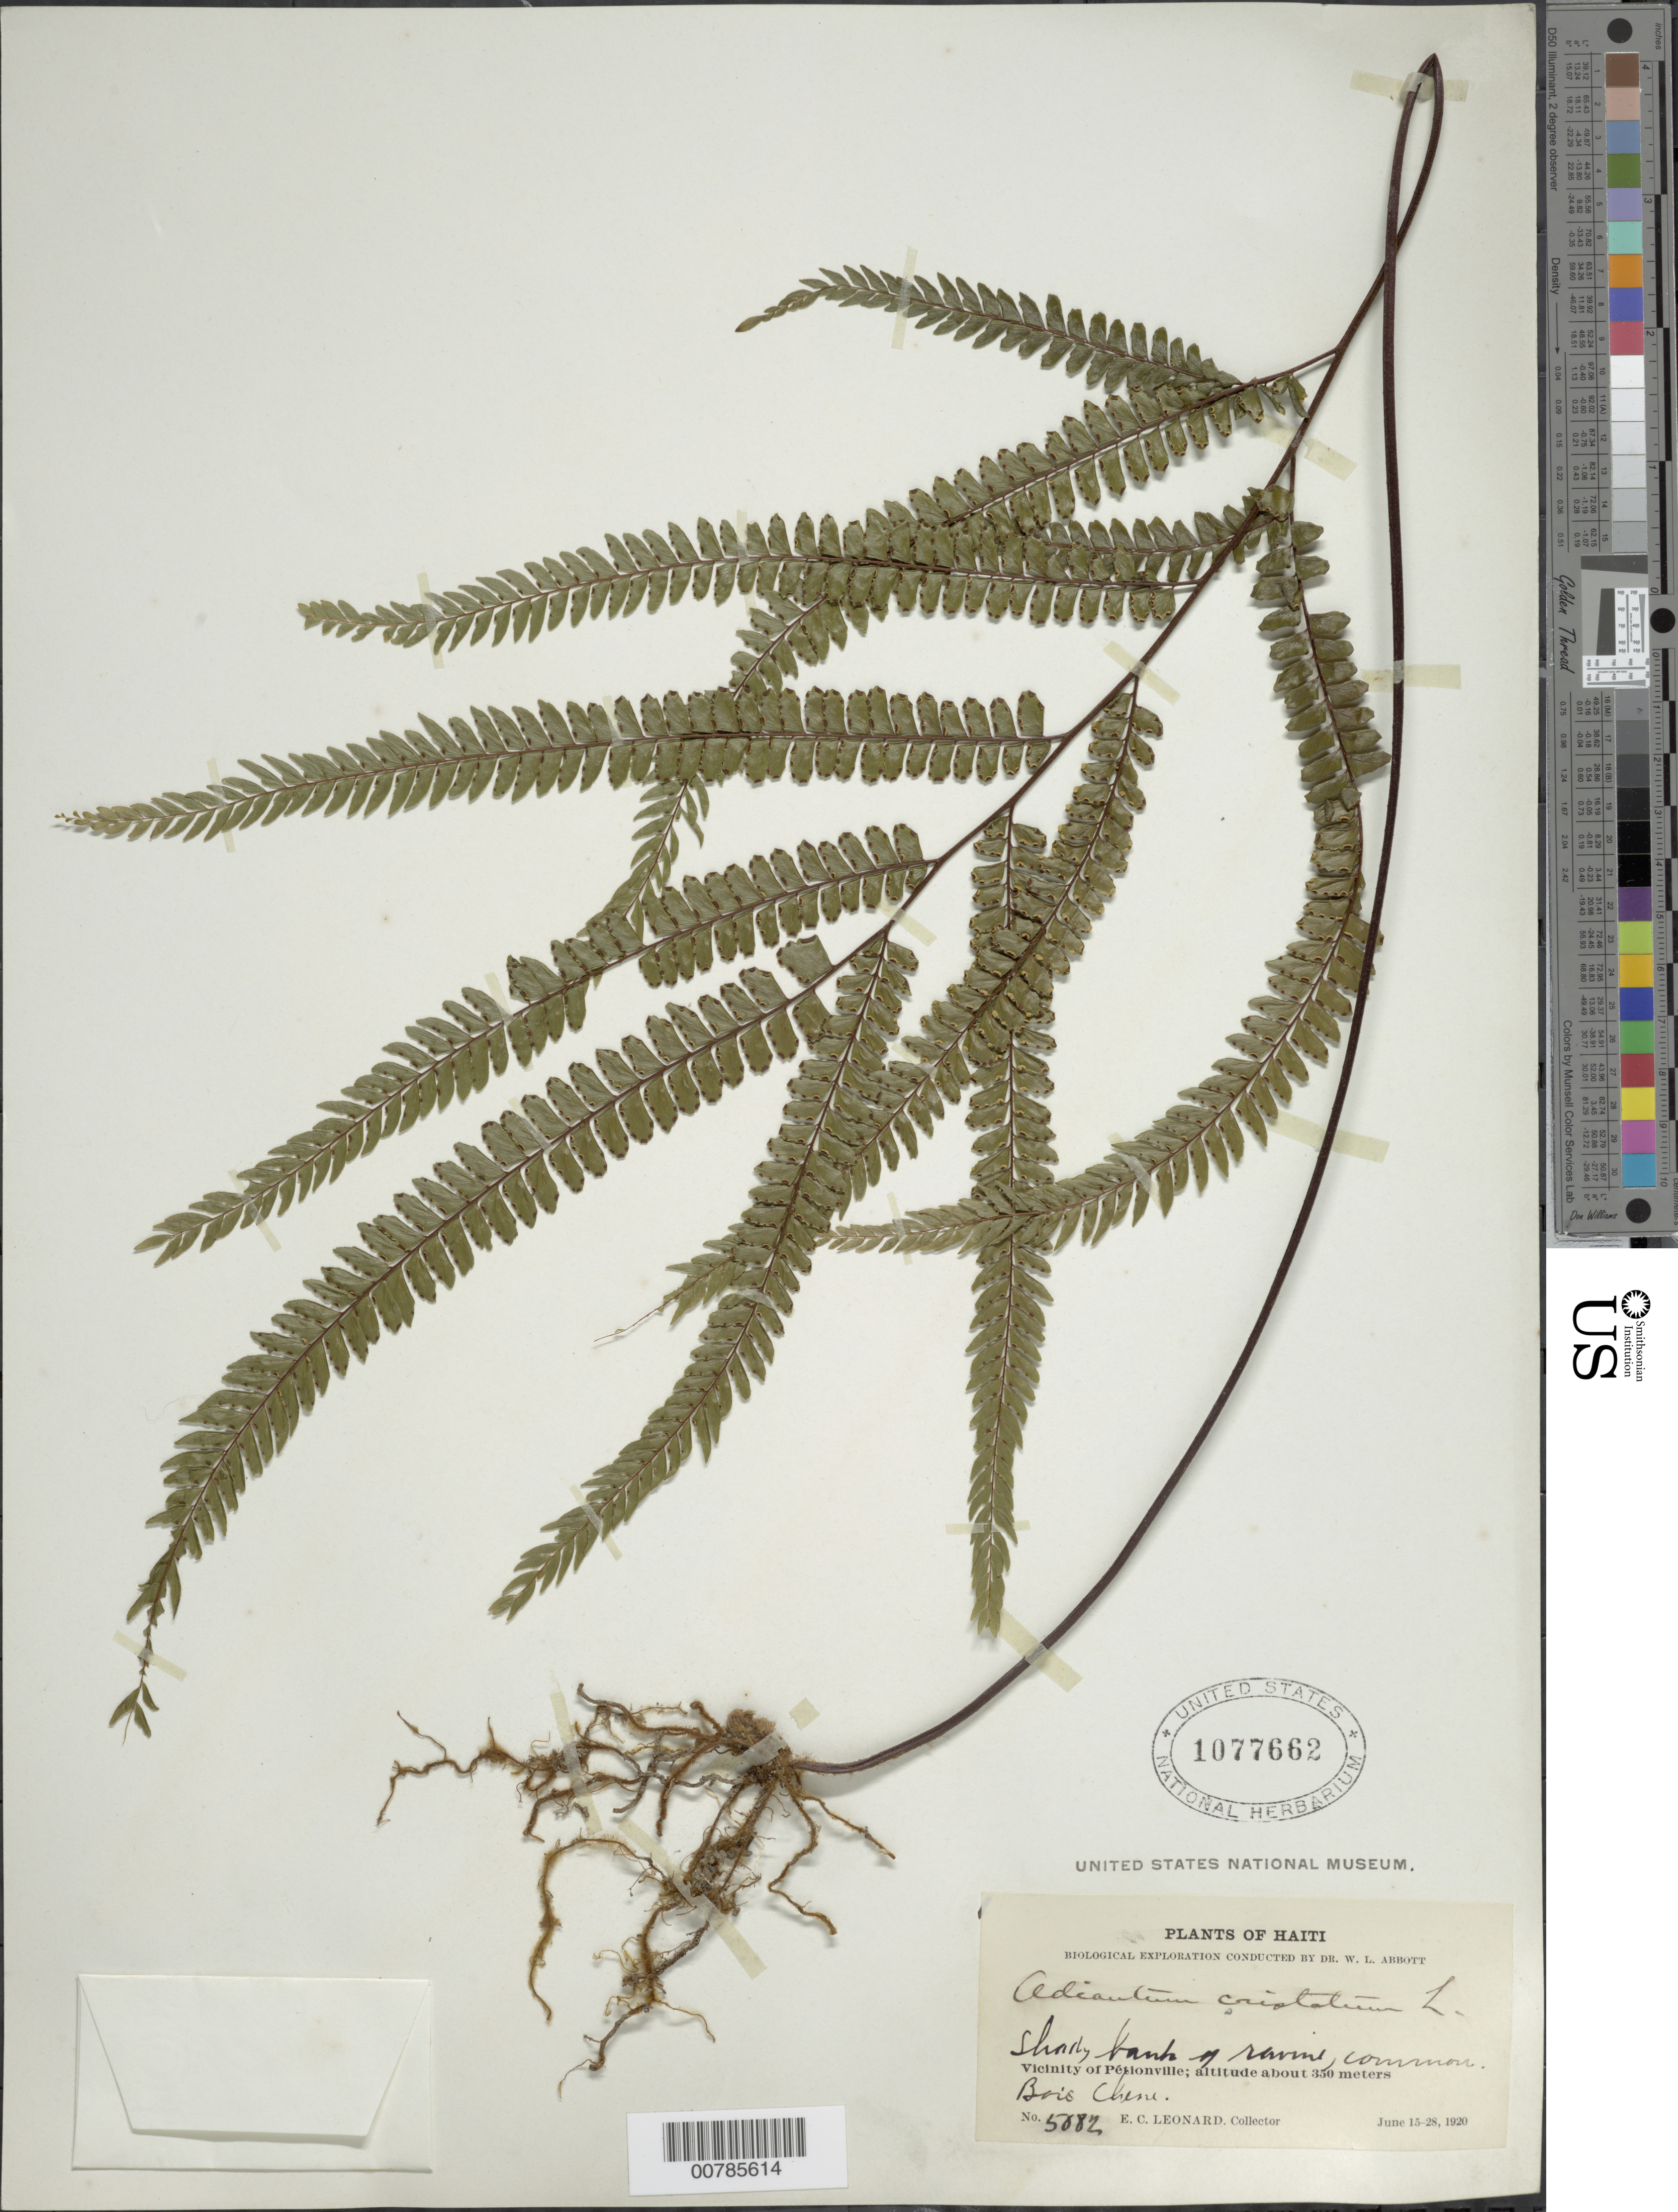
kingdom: Plantae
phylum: Tracheophyta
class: Polypodiopsida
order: Polypodiales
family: Pteridaceae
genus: Adiantum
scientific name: Adiantum pyramidale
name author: (L.) Willd.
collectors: E. C. Leonard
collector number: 5082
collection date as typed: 15 Jun 1920 to 28 Jun 1920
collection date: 1920-06-15/1920-06-28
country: Haiti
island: Hispaniola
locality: Pétionville, vicinity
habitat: Shady banks of ravine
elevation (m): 350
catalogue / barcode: US 1077662